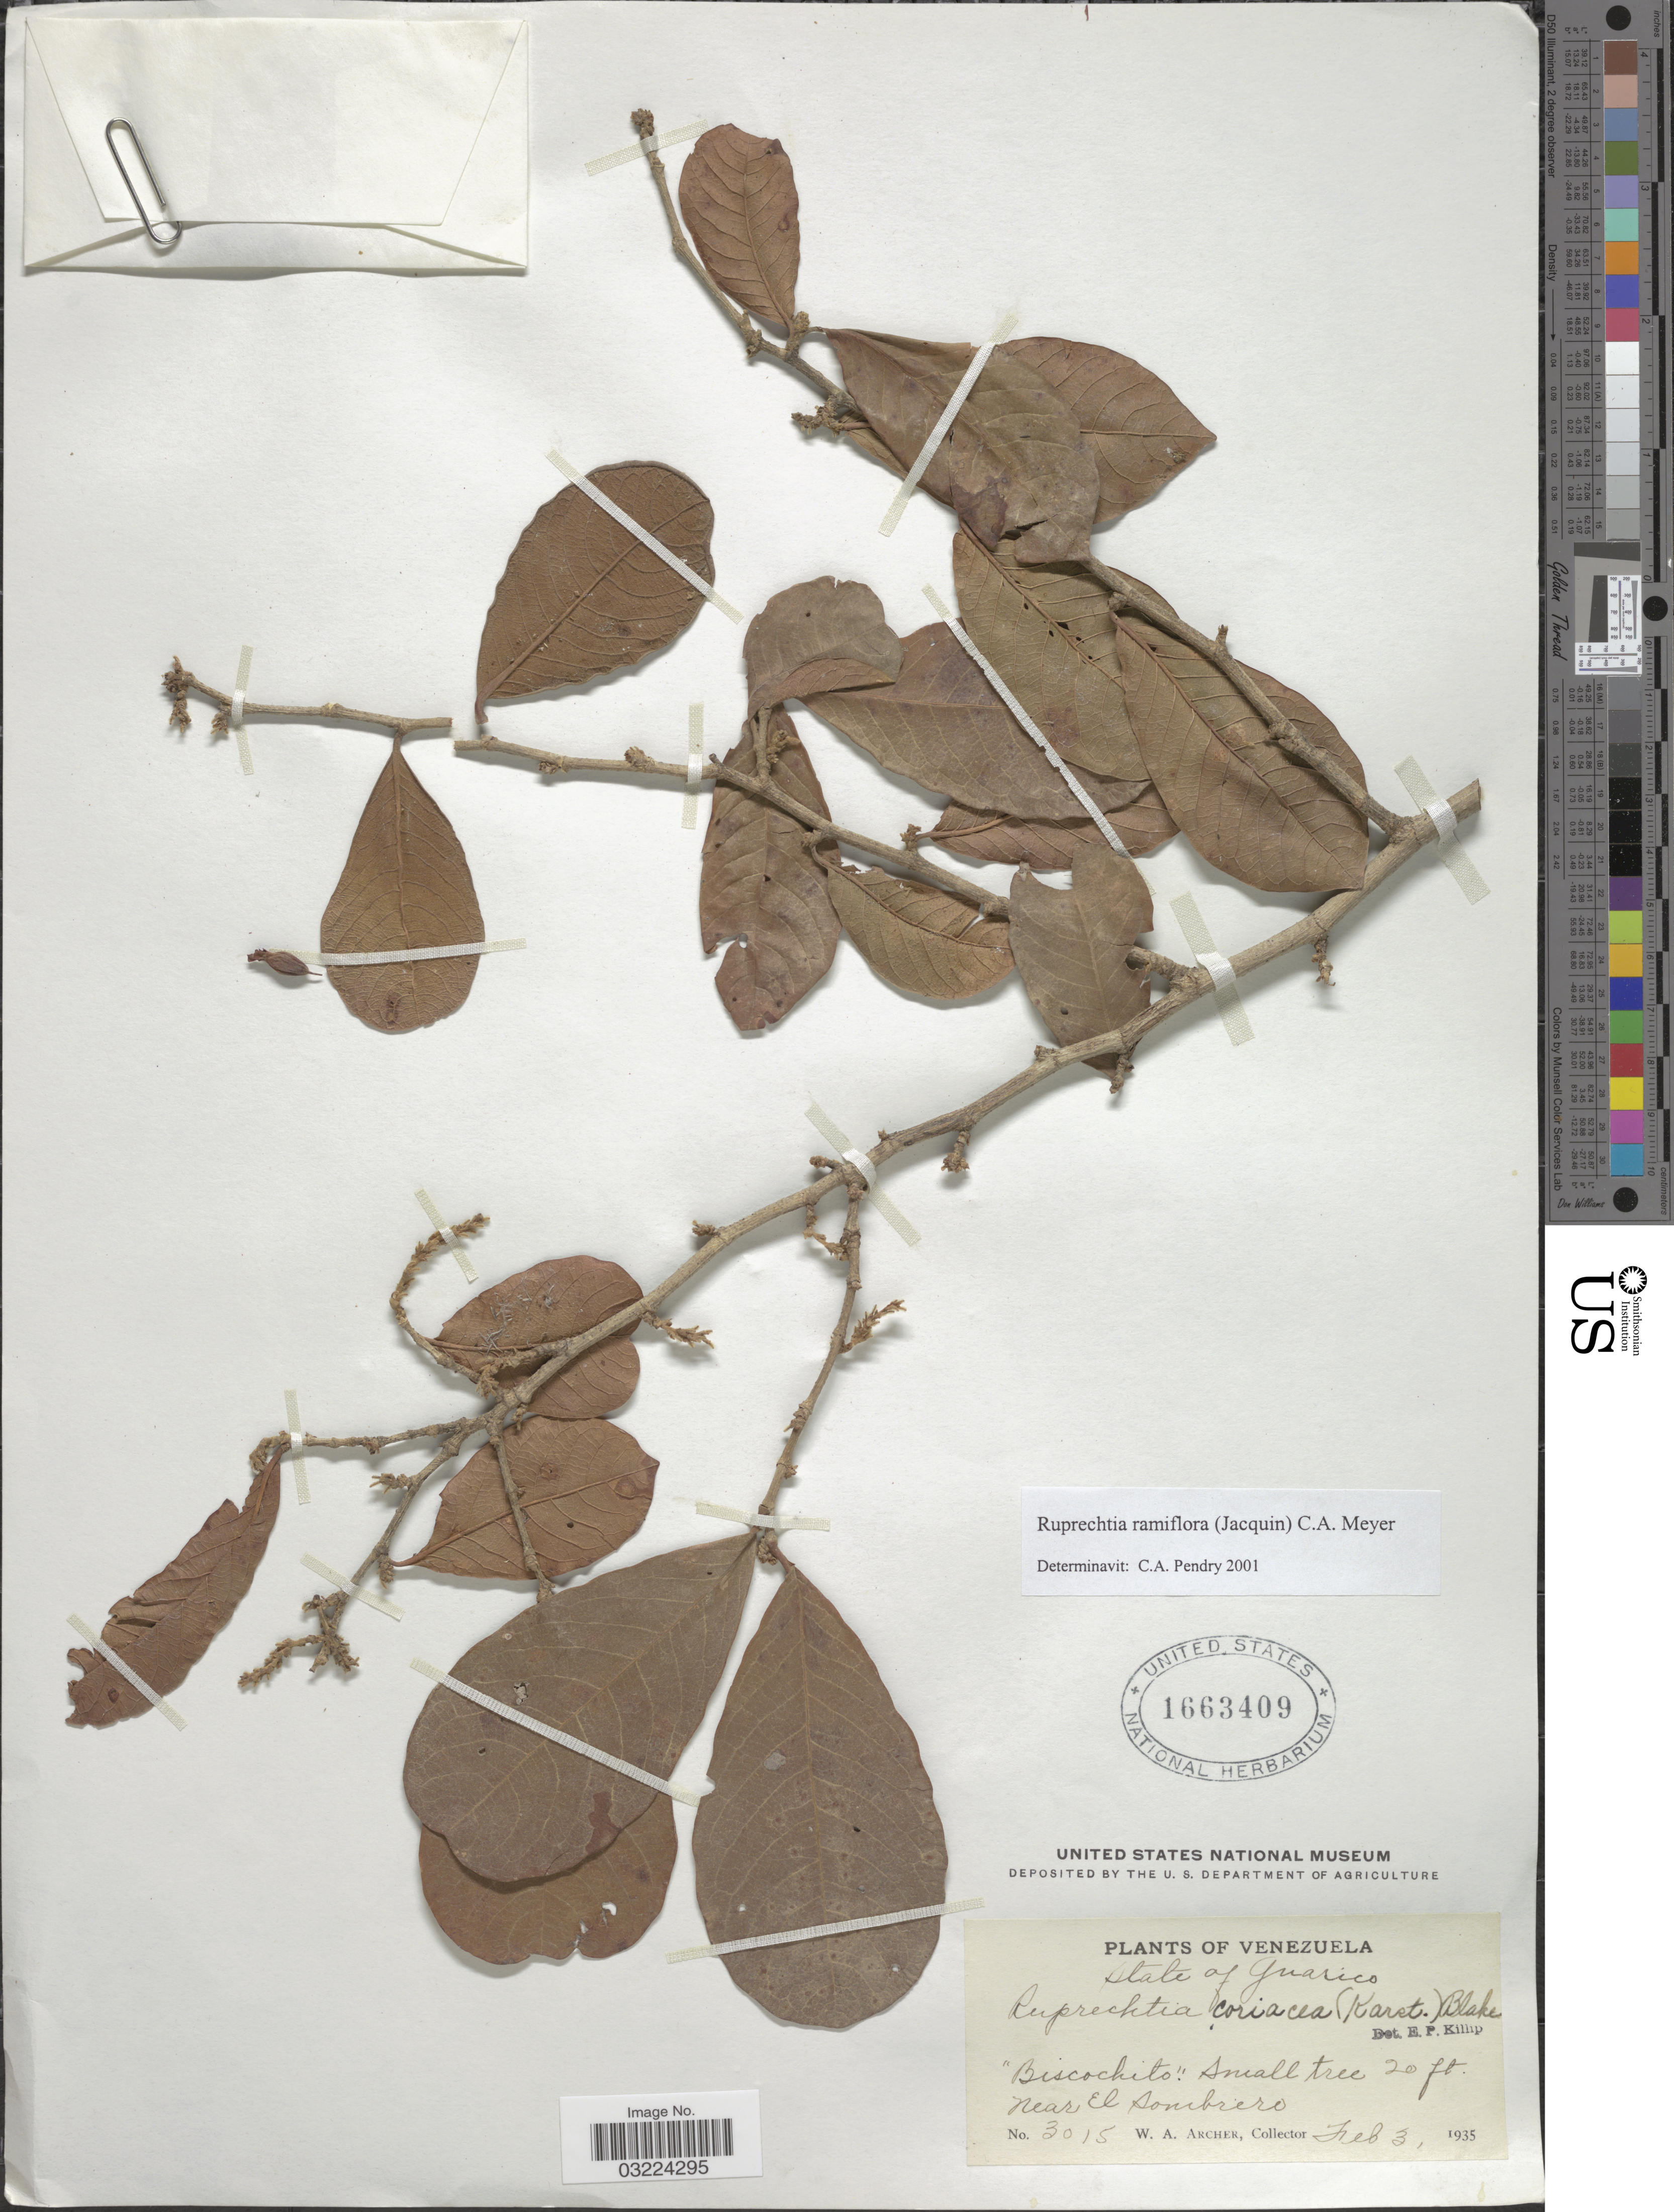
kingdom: Plantae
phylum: Tracheophyta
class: Magnoliopsida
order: Caryophyllales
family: Polygonaceae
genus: Ruprechtia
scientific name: Ruprechtia ramiflora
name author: (Jacq.) C.A. Mey.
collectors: W. Archer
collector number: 3015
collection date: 1935-02-03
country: Venezuela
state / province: Guárico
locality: Near El Sombrero.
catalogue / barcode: US 1663409